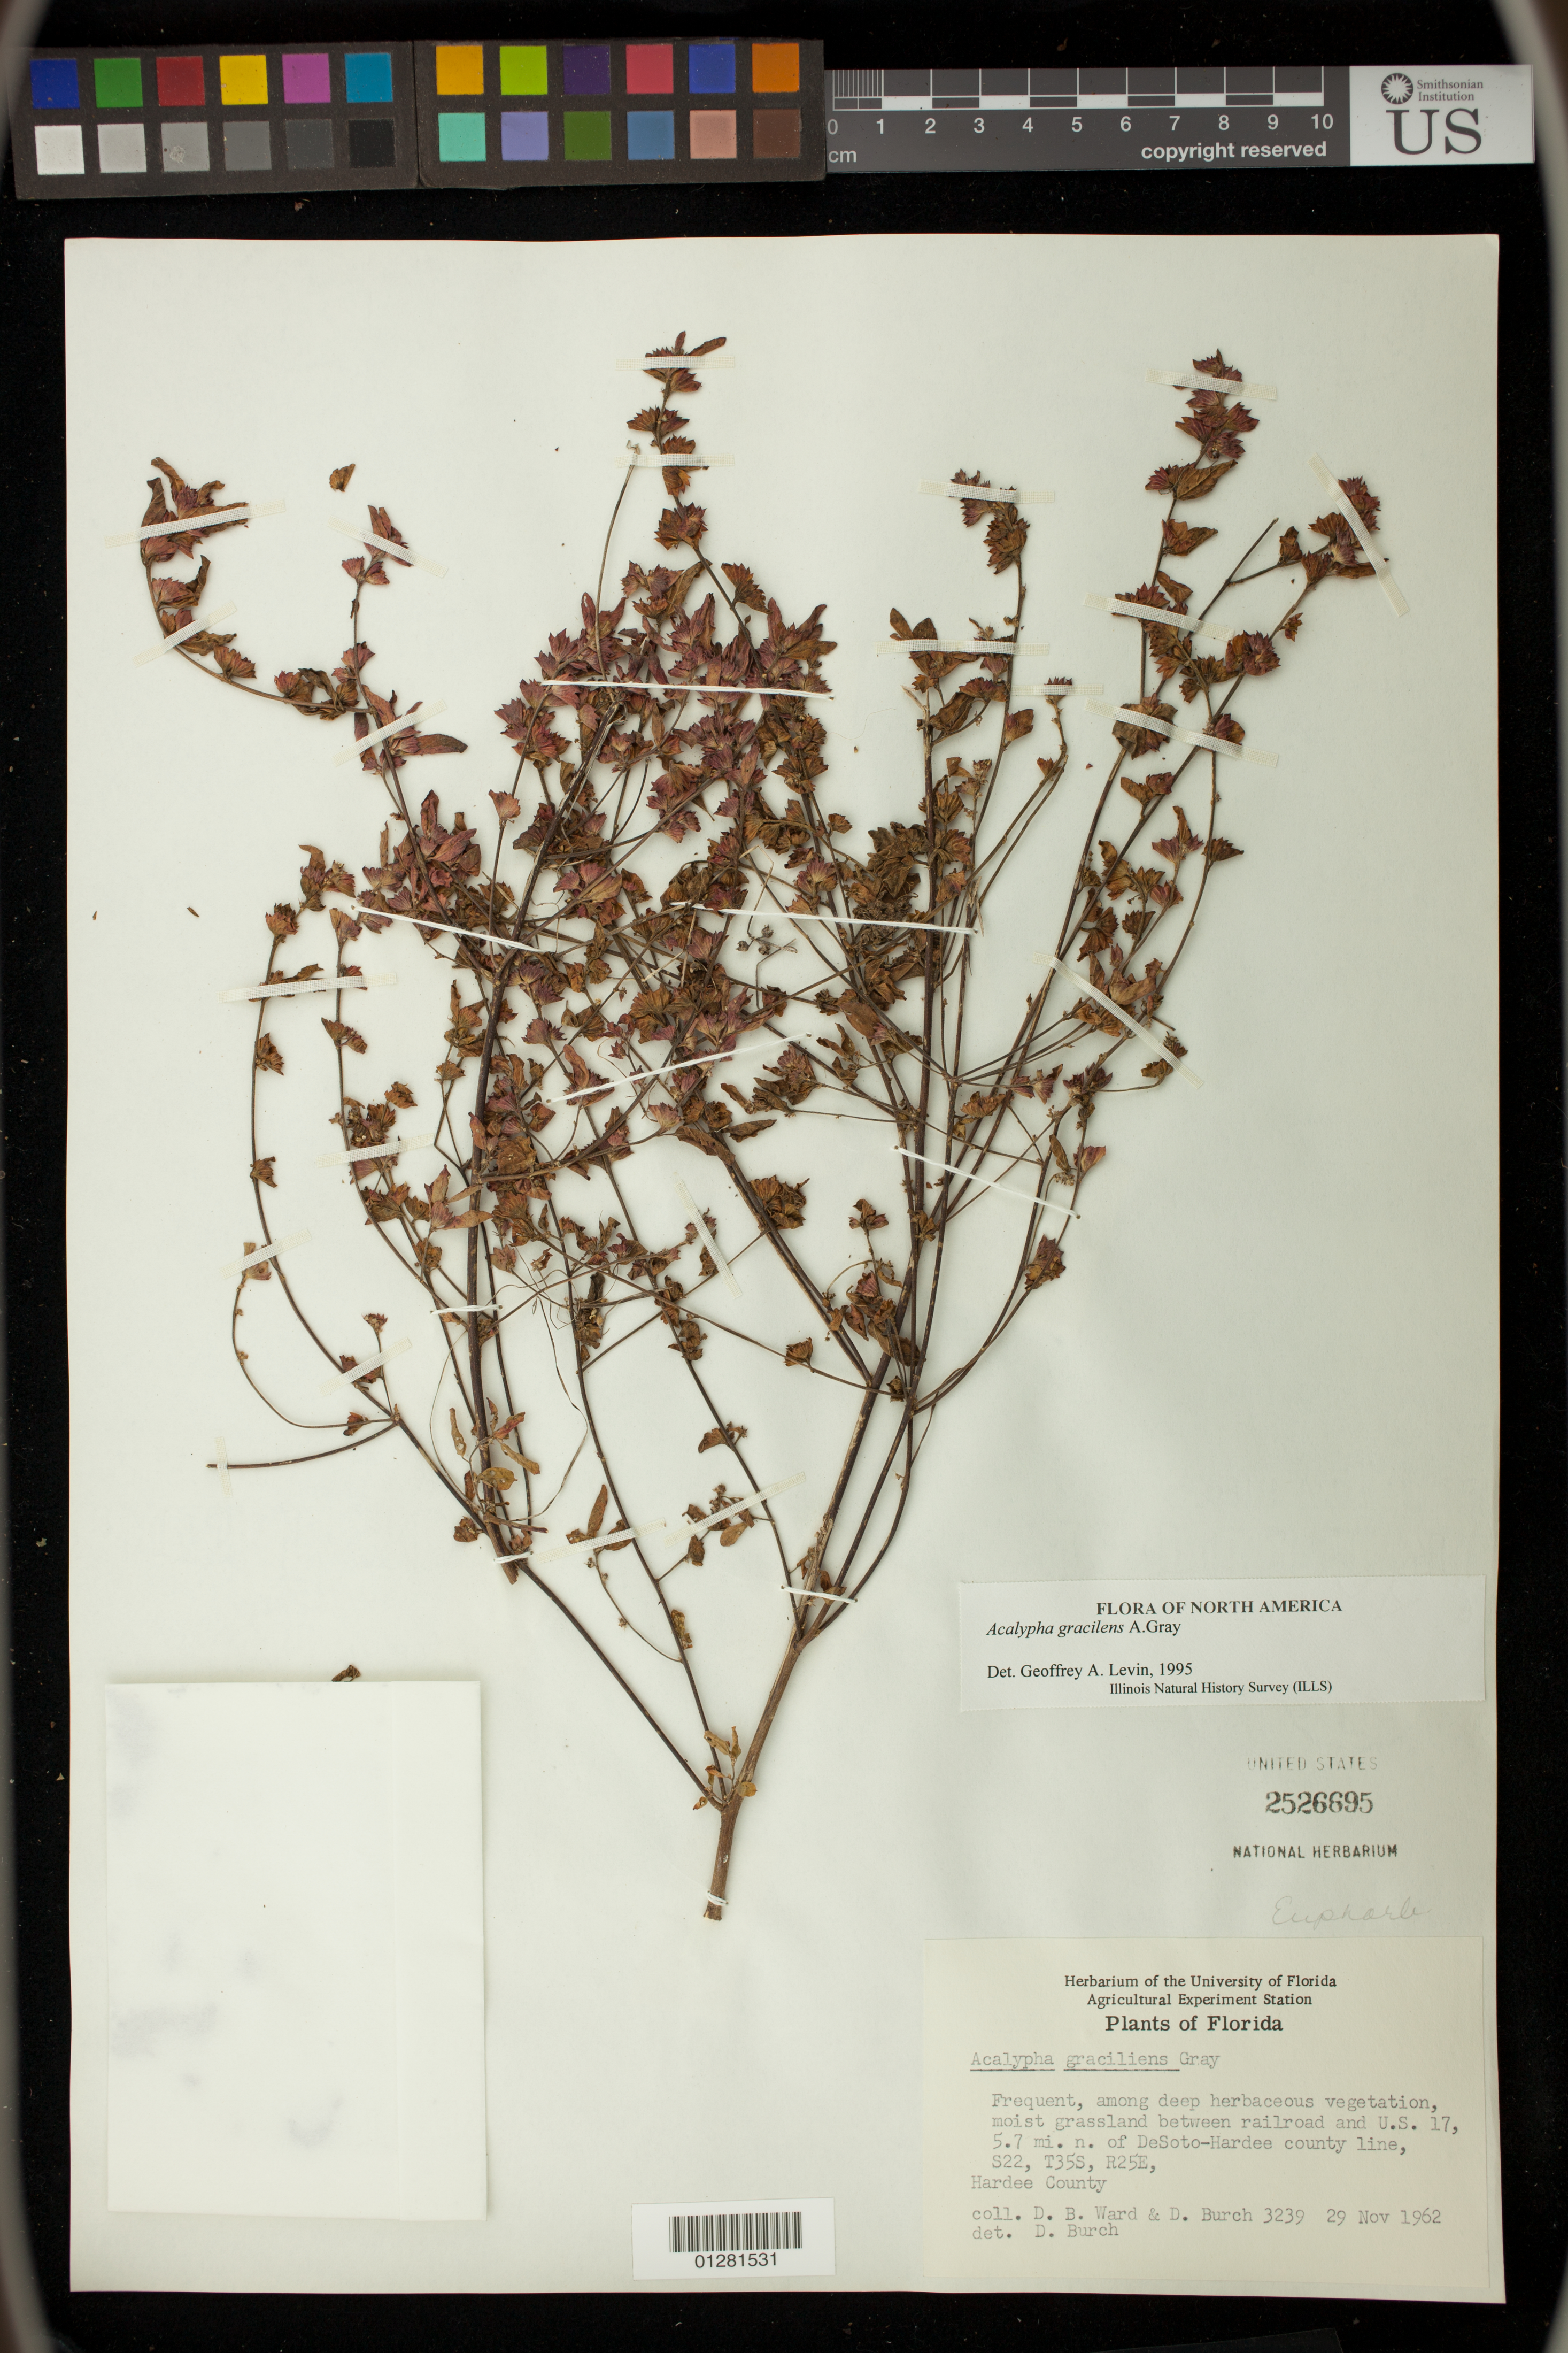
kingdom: Plantae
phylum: Tracheophyta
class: Magnoliopsida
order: Malpighiales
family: Euphorbiaceae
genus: Acalypha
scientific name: Acalypha gracilens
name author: A. Gray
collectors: D. B. Ward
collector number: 3239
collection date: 1962-11-29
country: United States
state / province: Florida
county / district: Hardee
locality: between railroad and U.S. 17, 5.7 mi. n. of Desoto-Hardee county line, S22, T35S, R25E,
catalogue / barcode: US 2526695